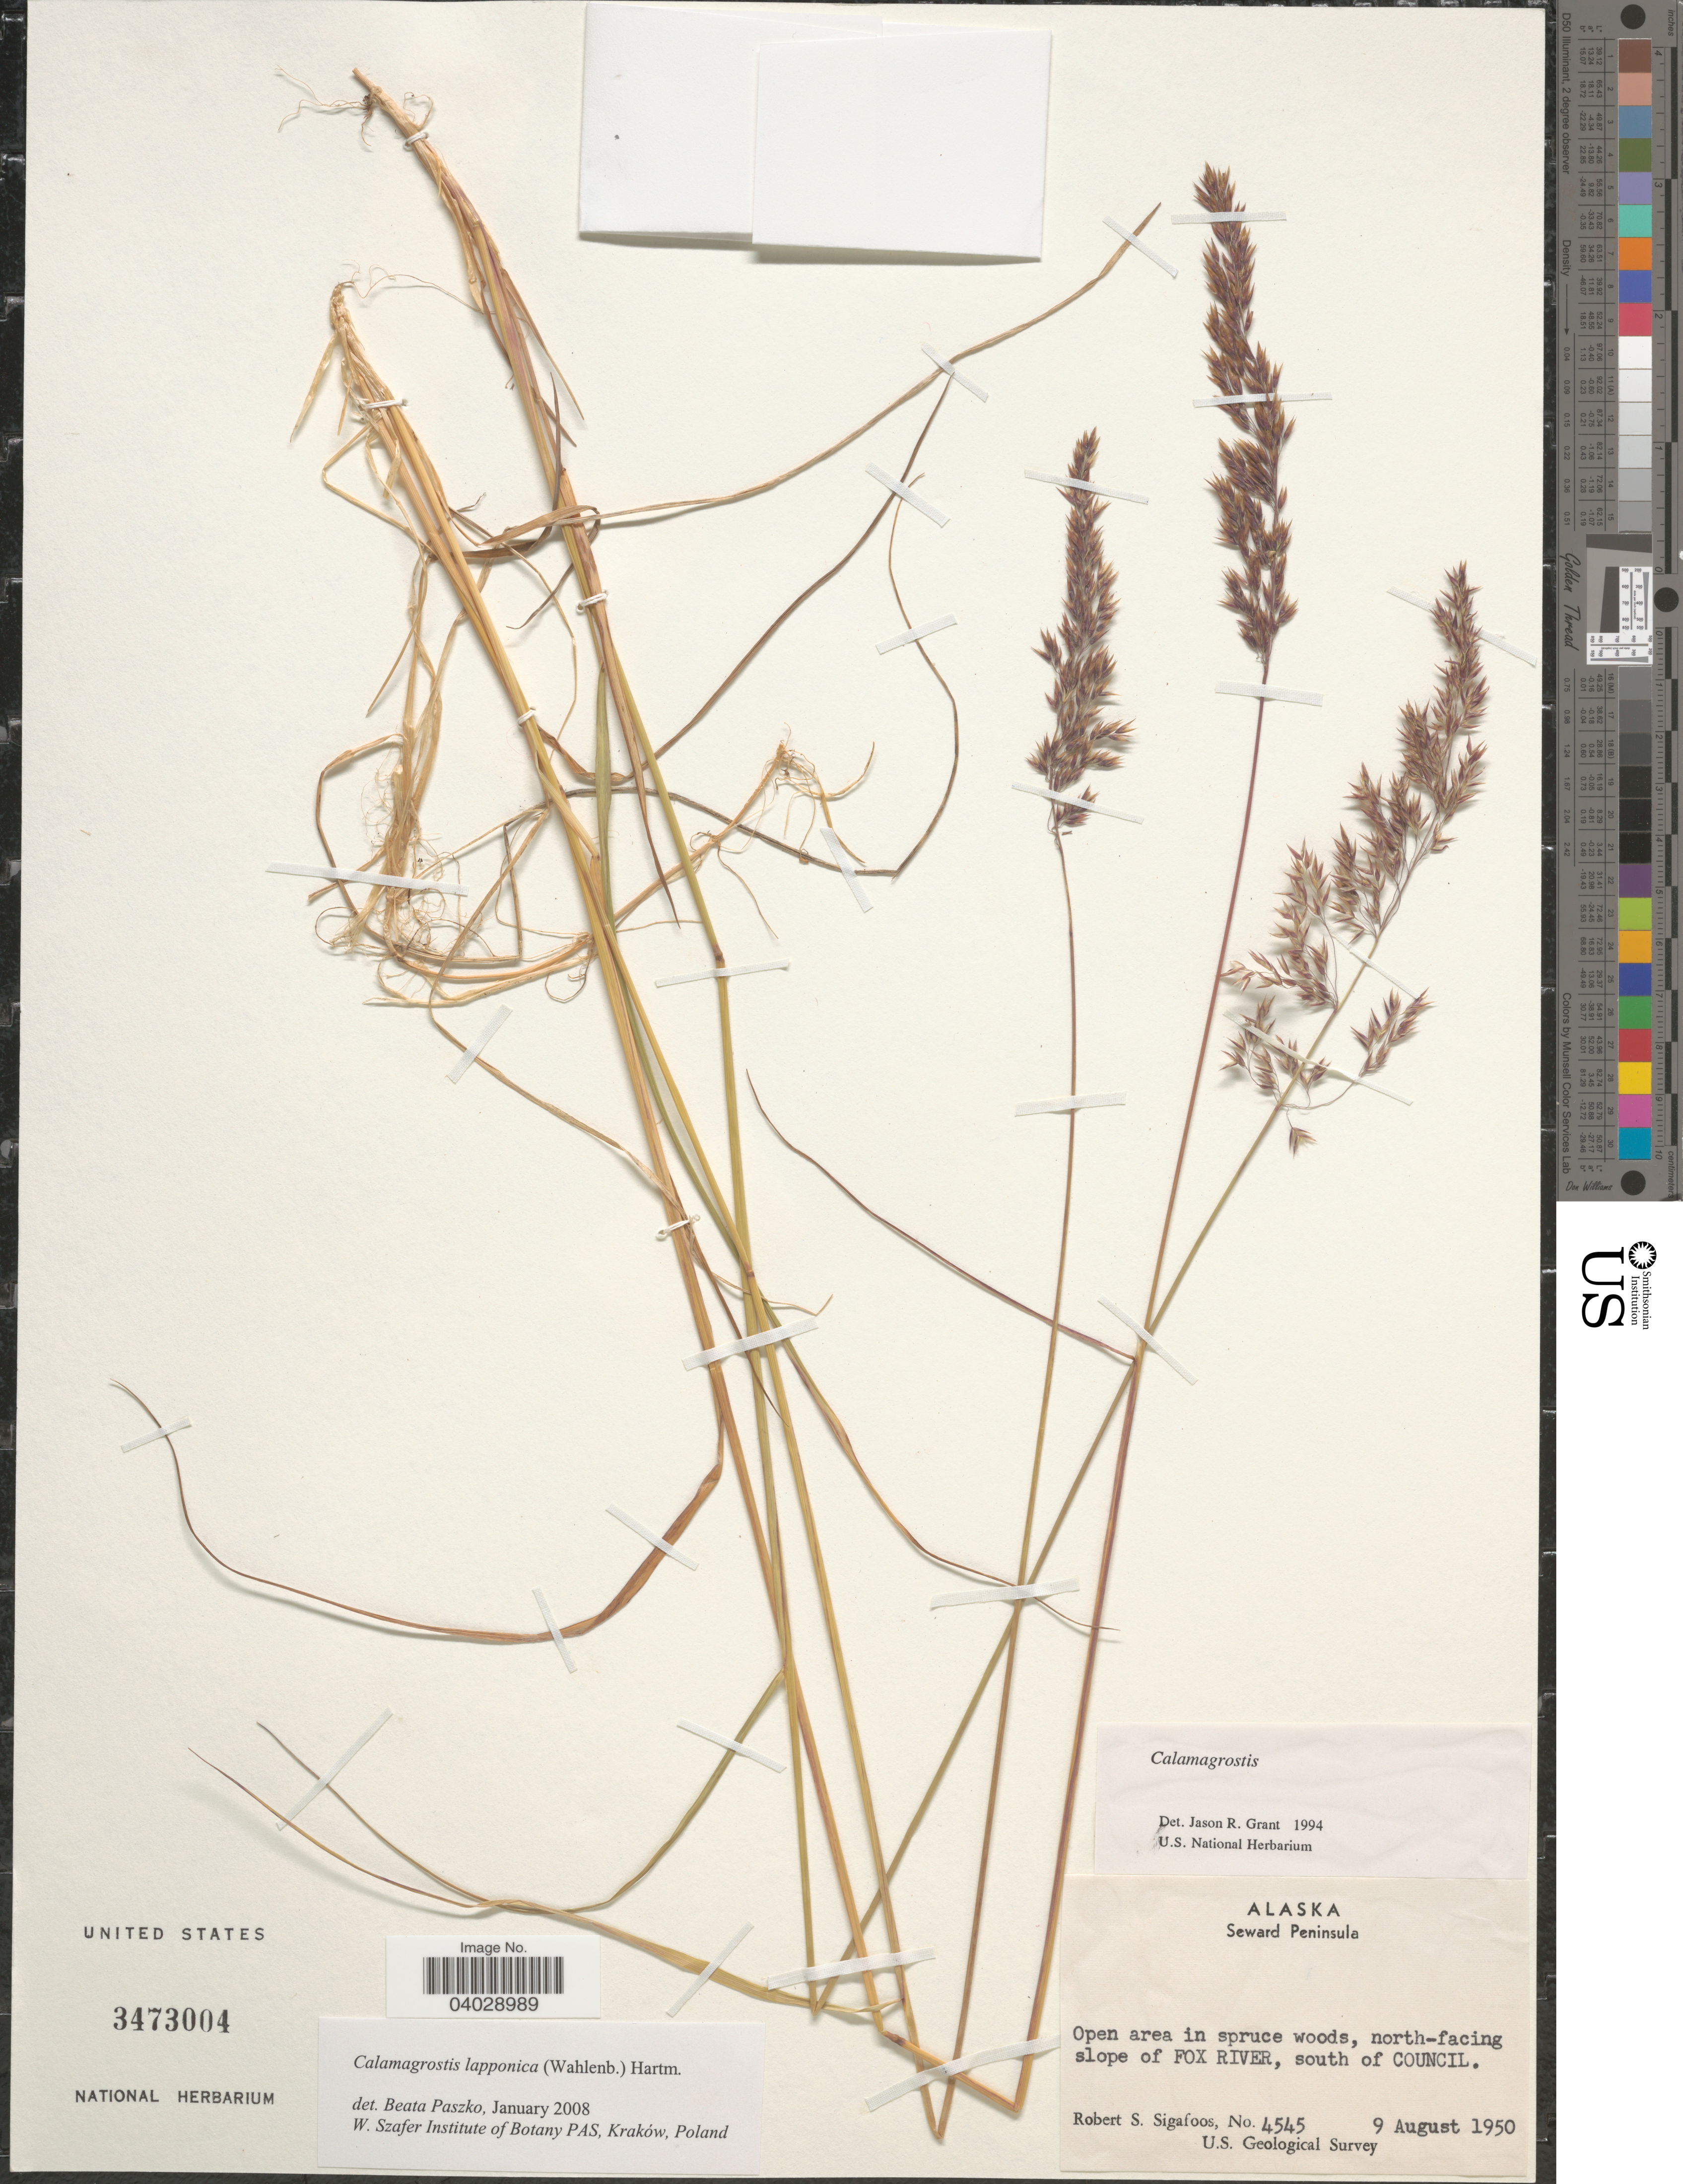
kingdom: Plantae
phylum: Tracheophyta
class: Liliopsida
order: Poales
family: Poaceae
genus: Calamagrostis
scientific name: Calamagrostis lapponica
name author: (Wahlenb.) Hartm.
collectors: R. Sigafoos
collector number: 4545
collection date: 1950-08-09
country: United States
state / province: Alaska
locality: Seward Peninsula. North-facing slope of Fox River, south of Council.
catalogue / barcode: US 3473004